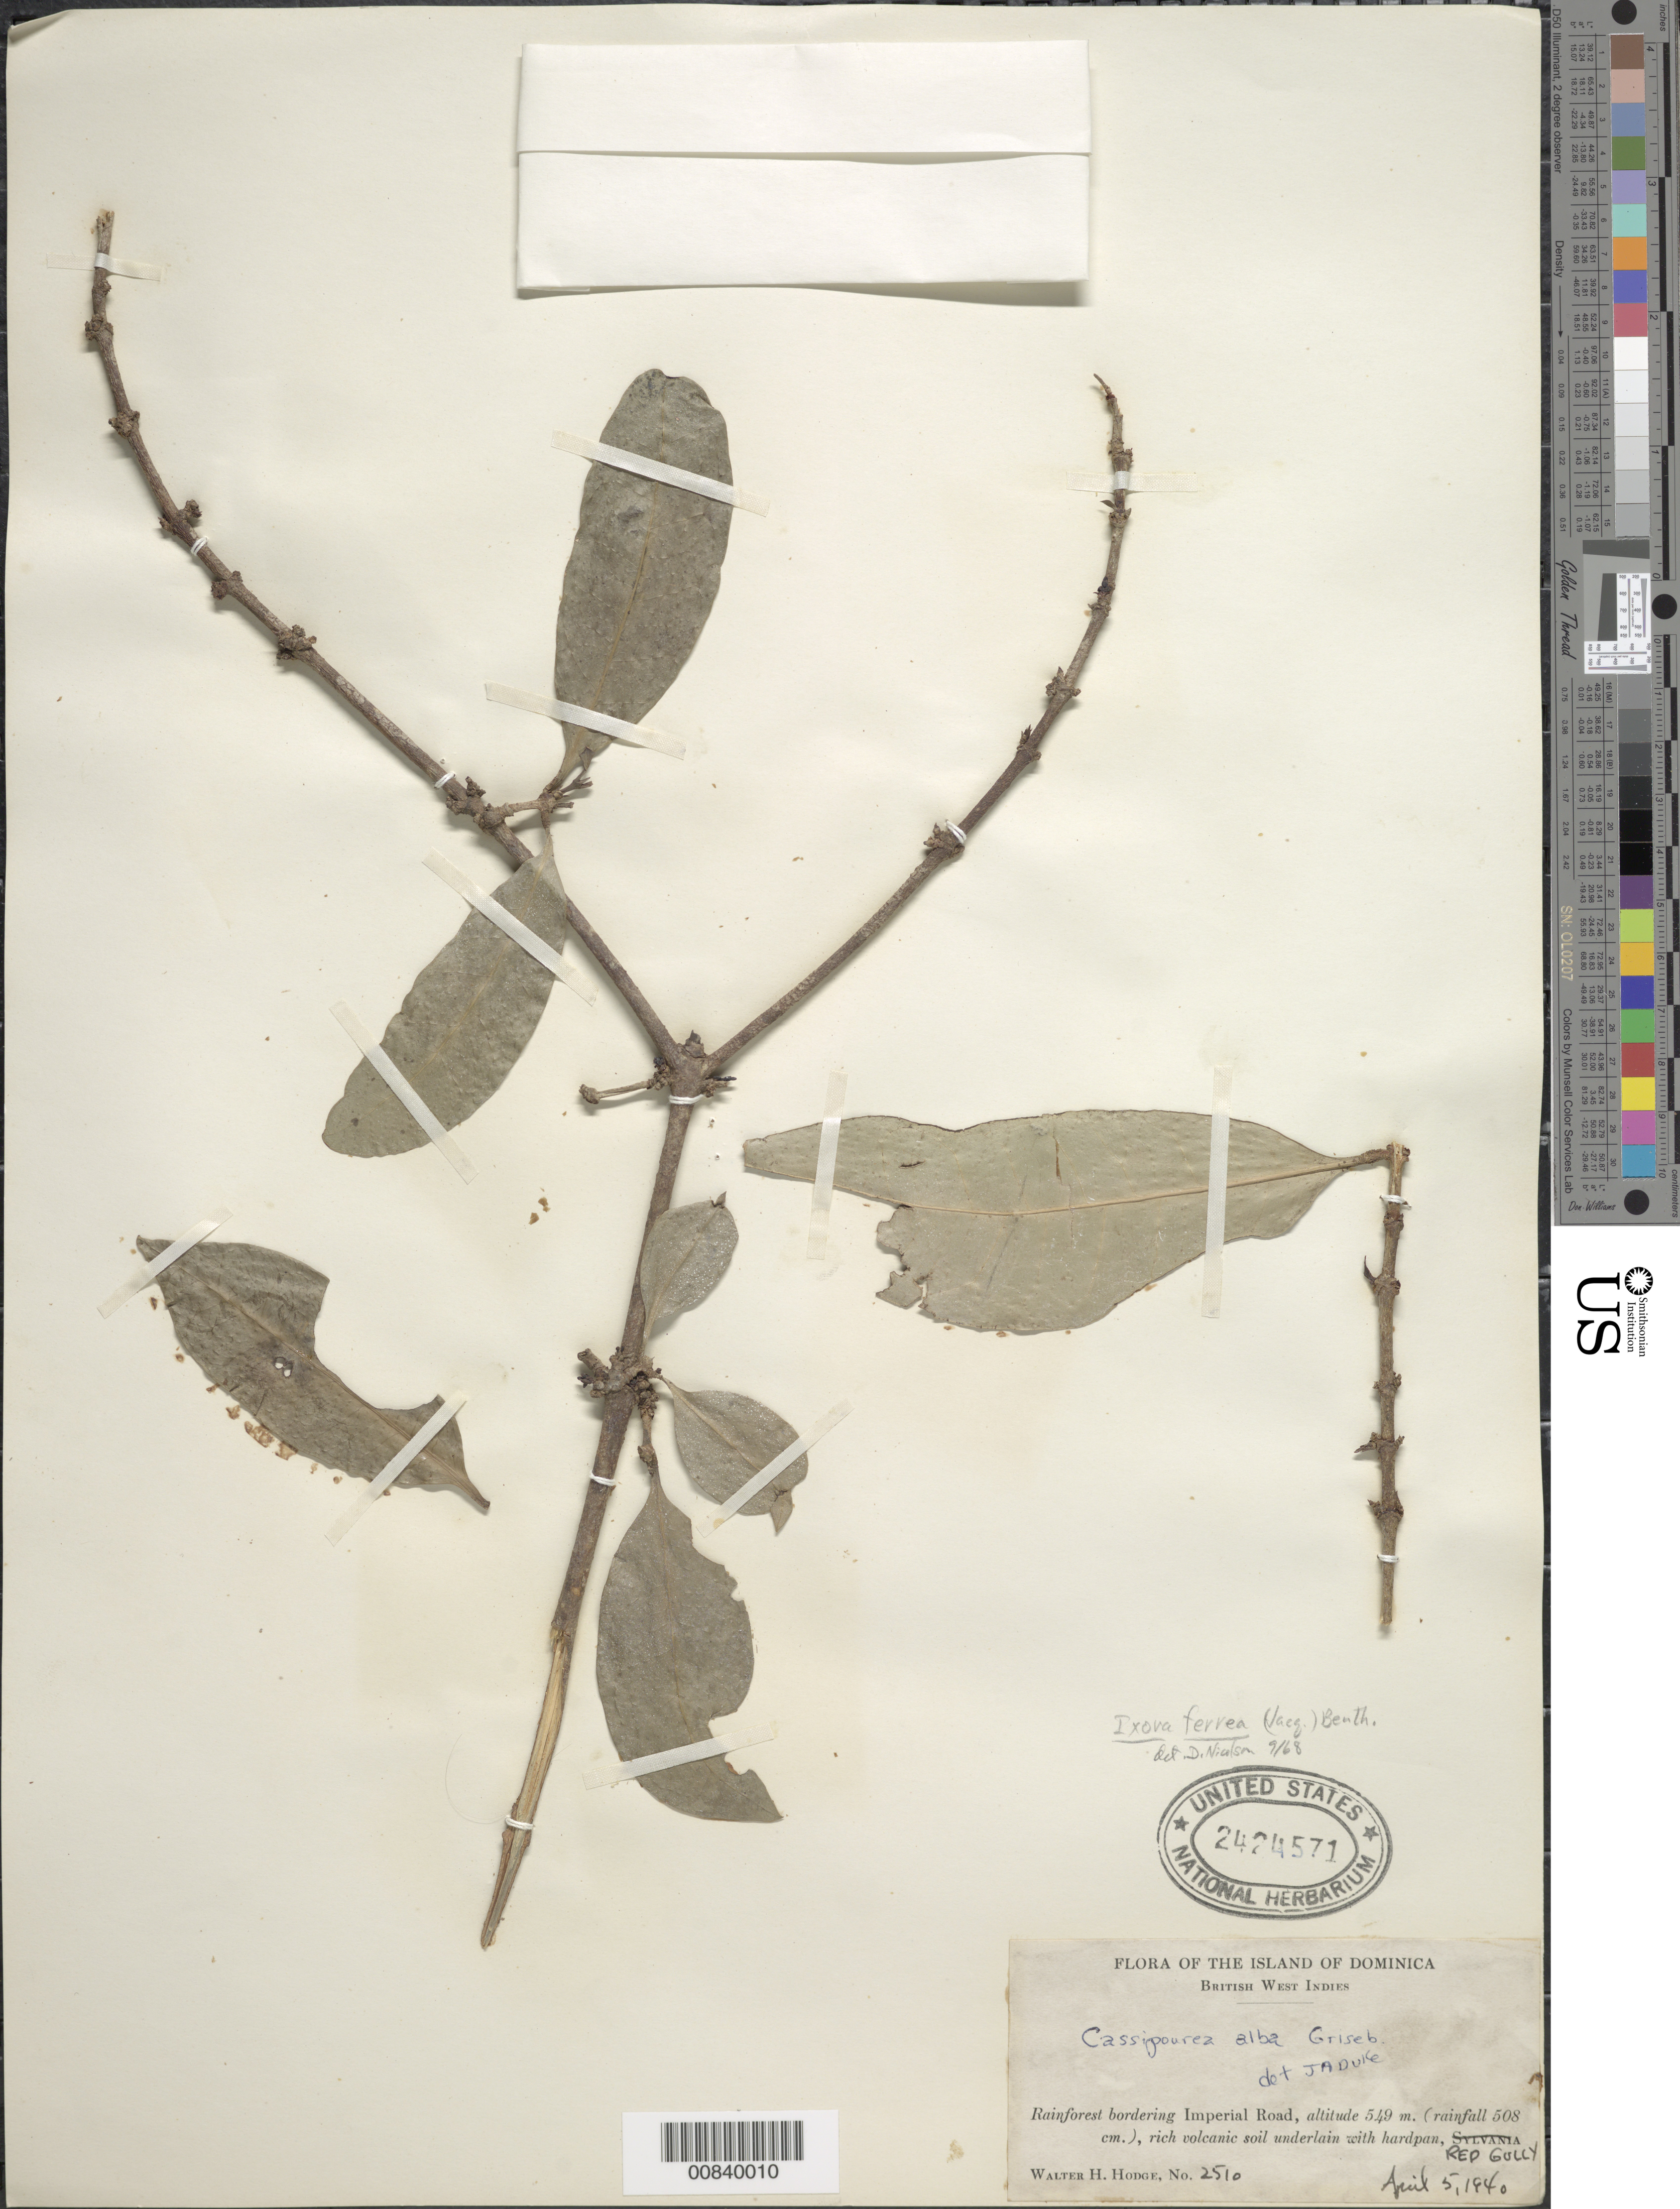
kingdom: Plantae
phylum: Tracheophyta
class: Magnoliopsida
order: Gentianales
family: Rubiaceae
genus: Ixora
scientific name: Ixora ferrea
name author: (Jacq.) Benth.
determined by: Nicolson, Dan H.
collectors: W. Hodge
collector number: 2510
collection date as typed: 05 Apr 1940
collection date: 1940-04-05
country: Dominica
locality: Bordering Imperial Road. Red Gully.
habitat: Rainforest bordering road (rainfall 508 cm), rich volcanic soil underlain with hardpan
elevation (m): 549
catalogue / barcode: US 2424571